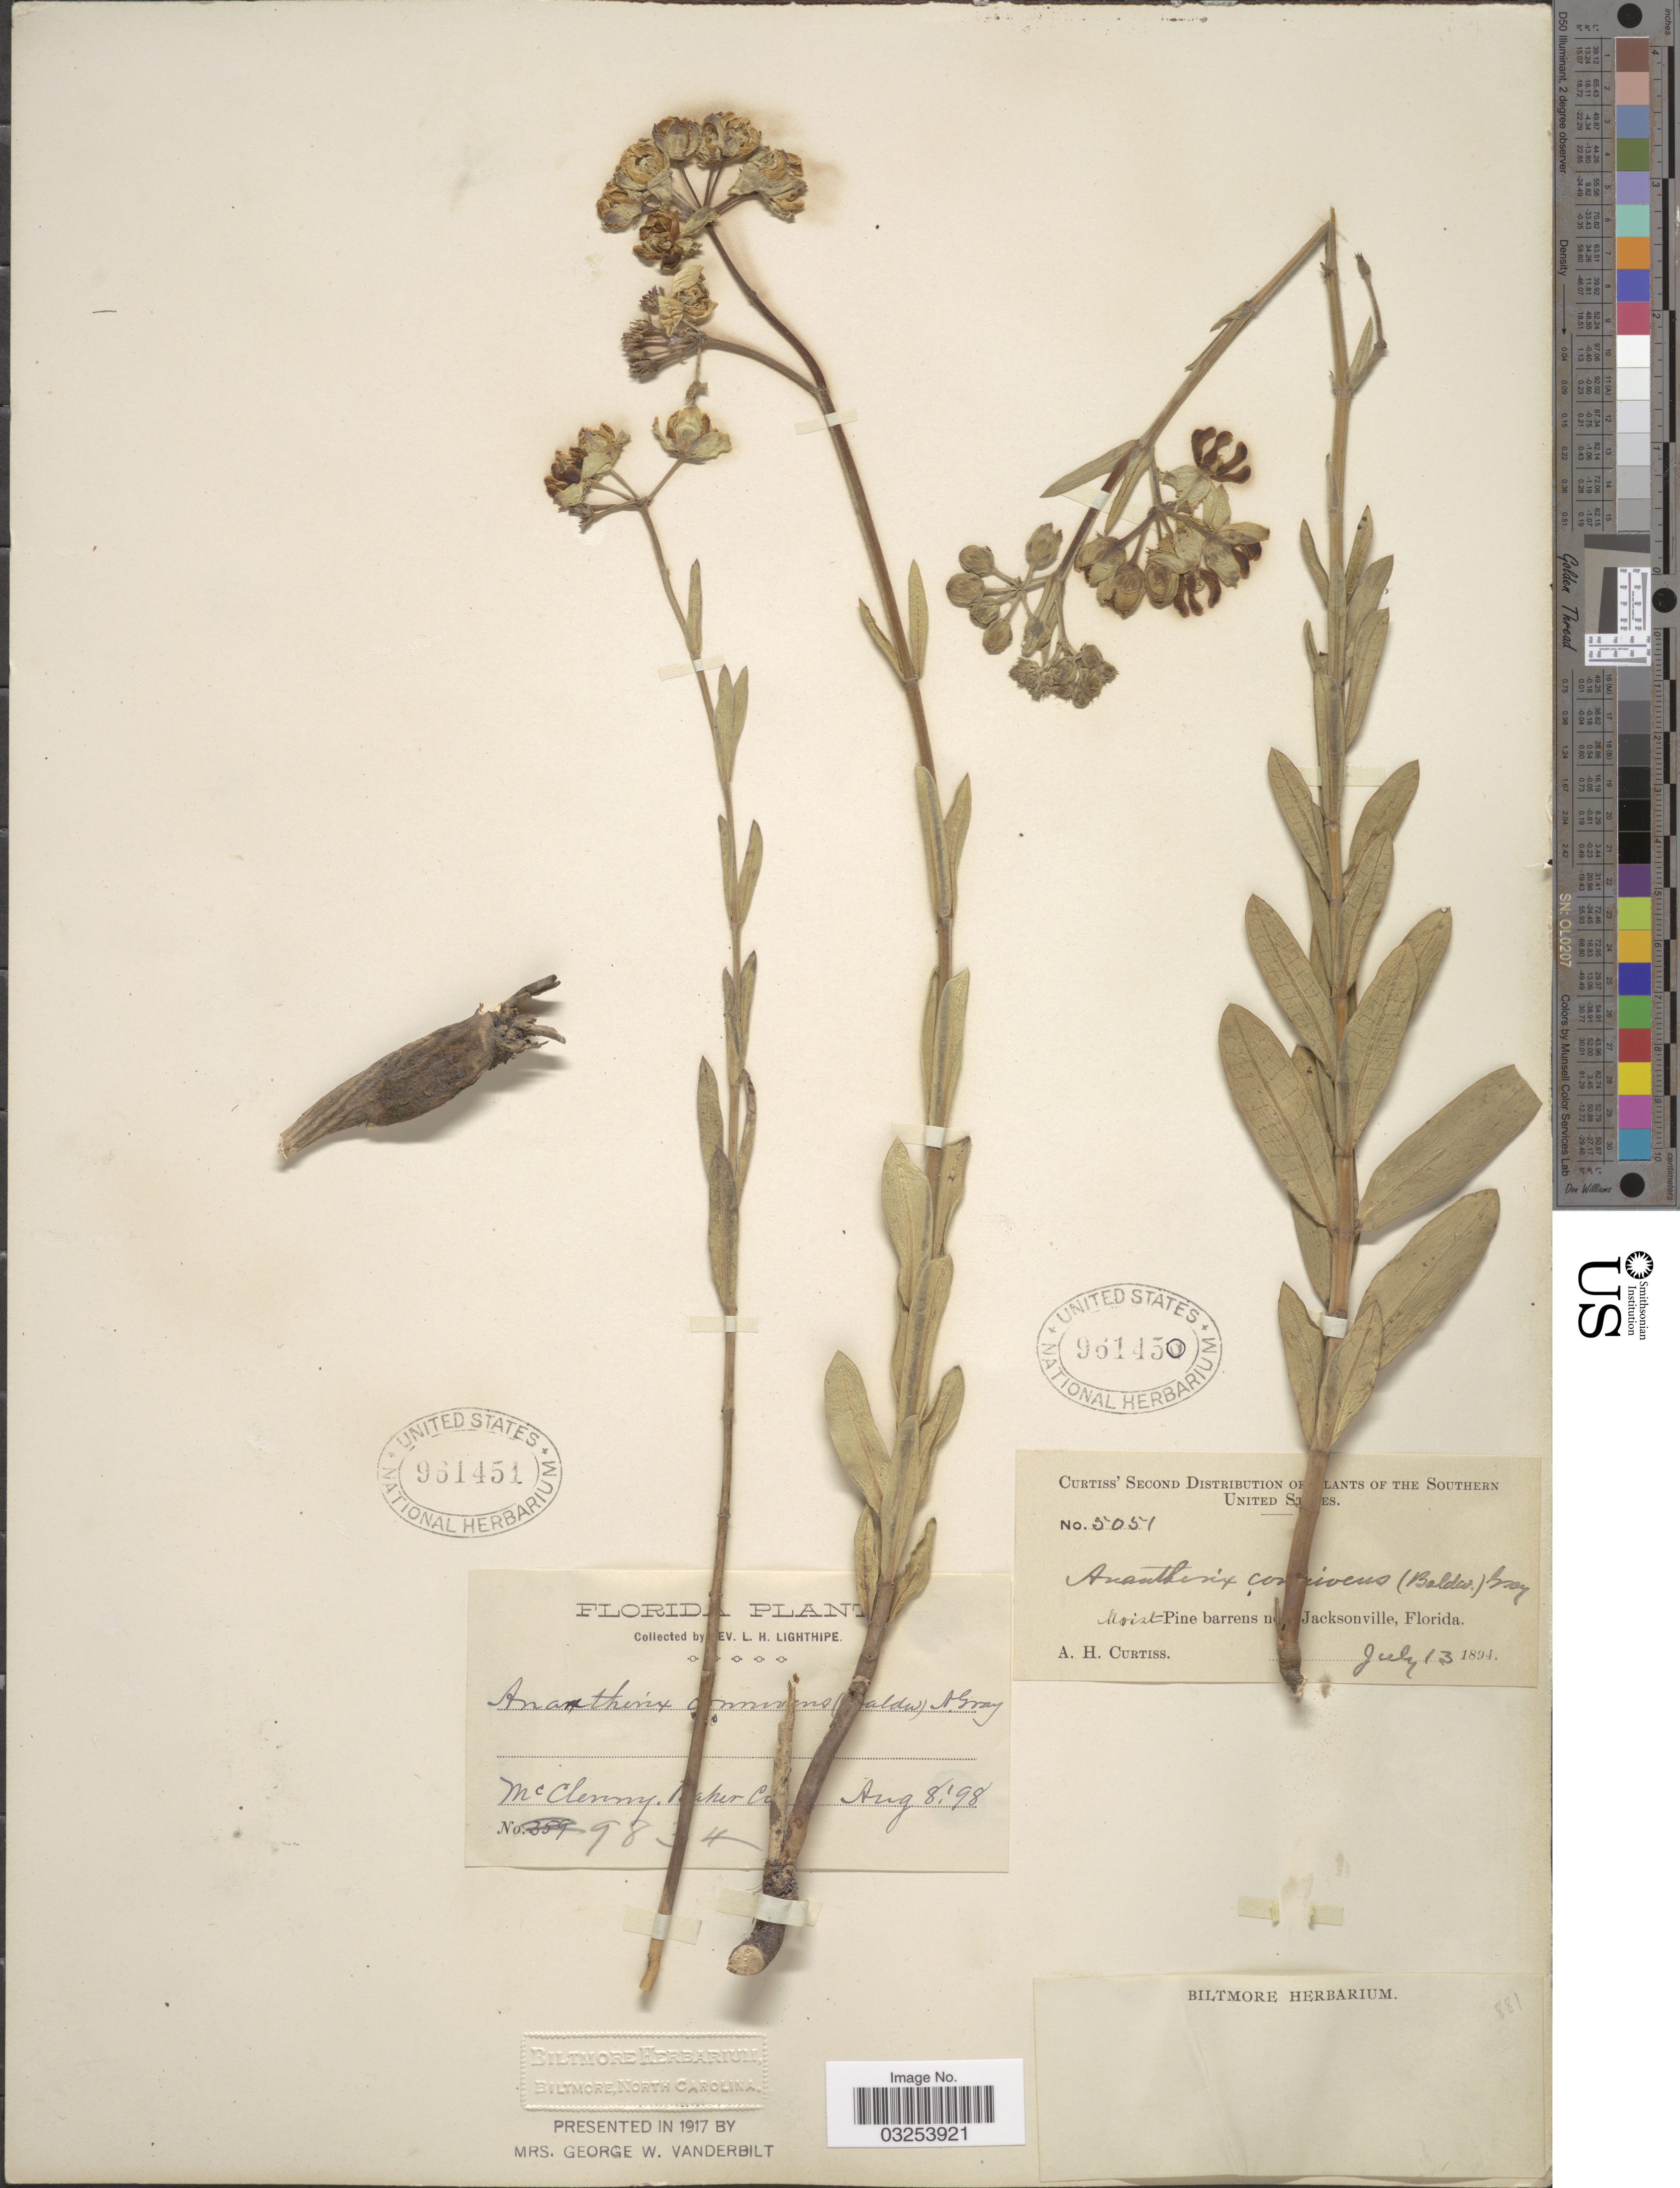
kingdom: Plantae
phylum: Tracheophyta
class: Magnoliopsida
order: Gentianales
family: Apocynaceae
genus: Asclepias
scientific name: Asclepias connivens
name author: Baldwin ex Elliot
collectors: A. H. Curtiss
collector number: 5051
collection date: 1894-07-13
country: United States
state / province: Florida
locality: Near Jacksonville.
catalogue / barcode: US 961450